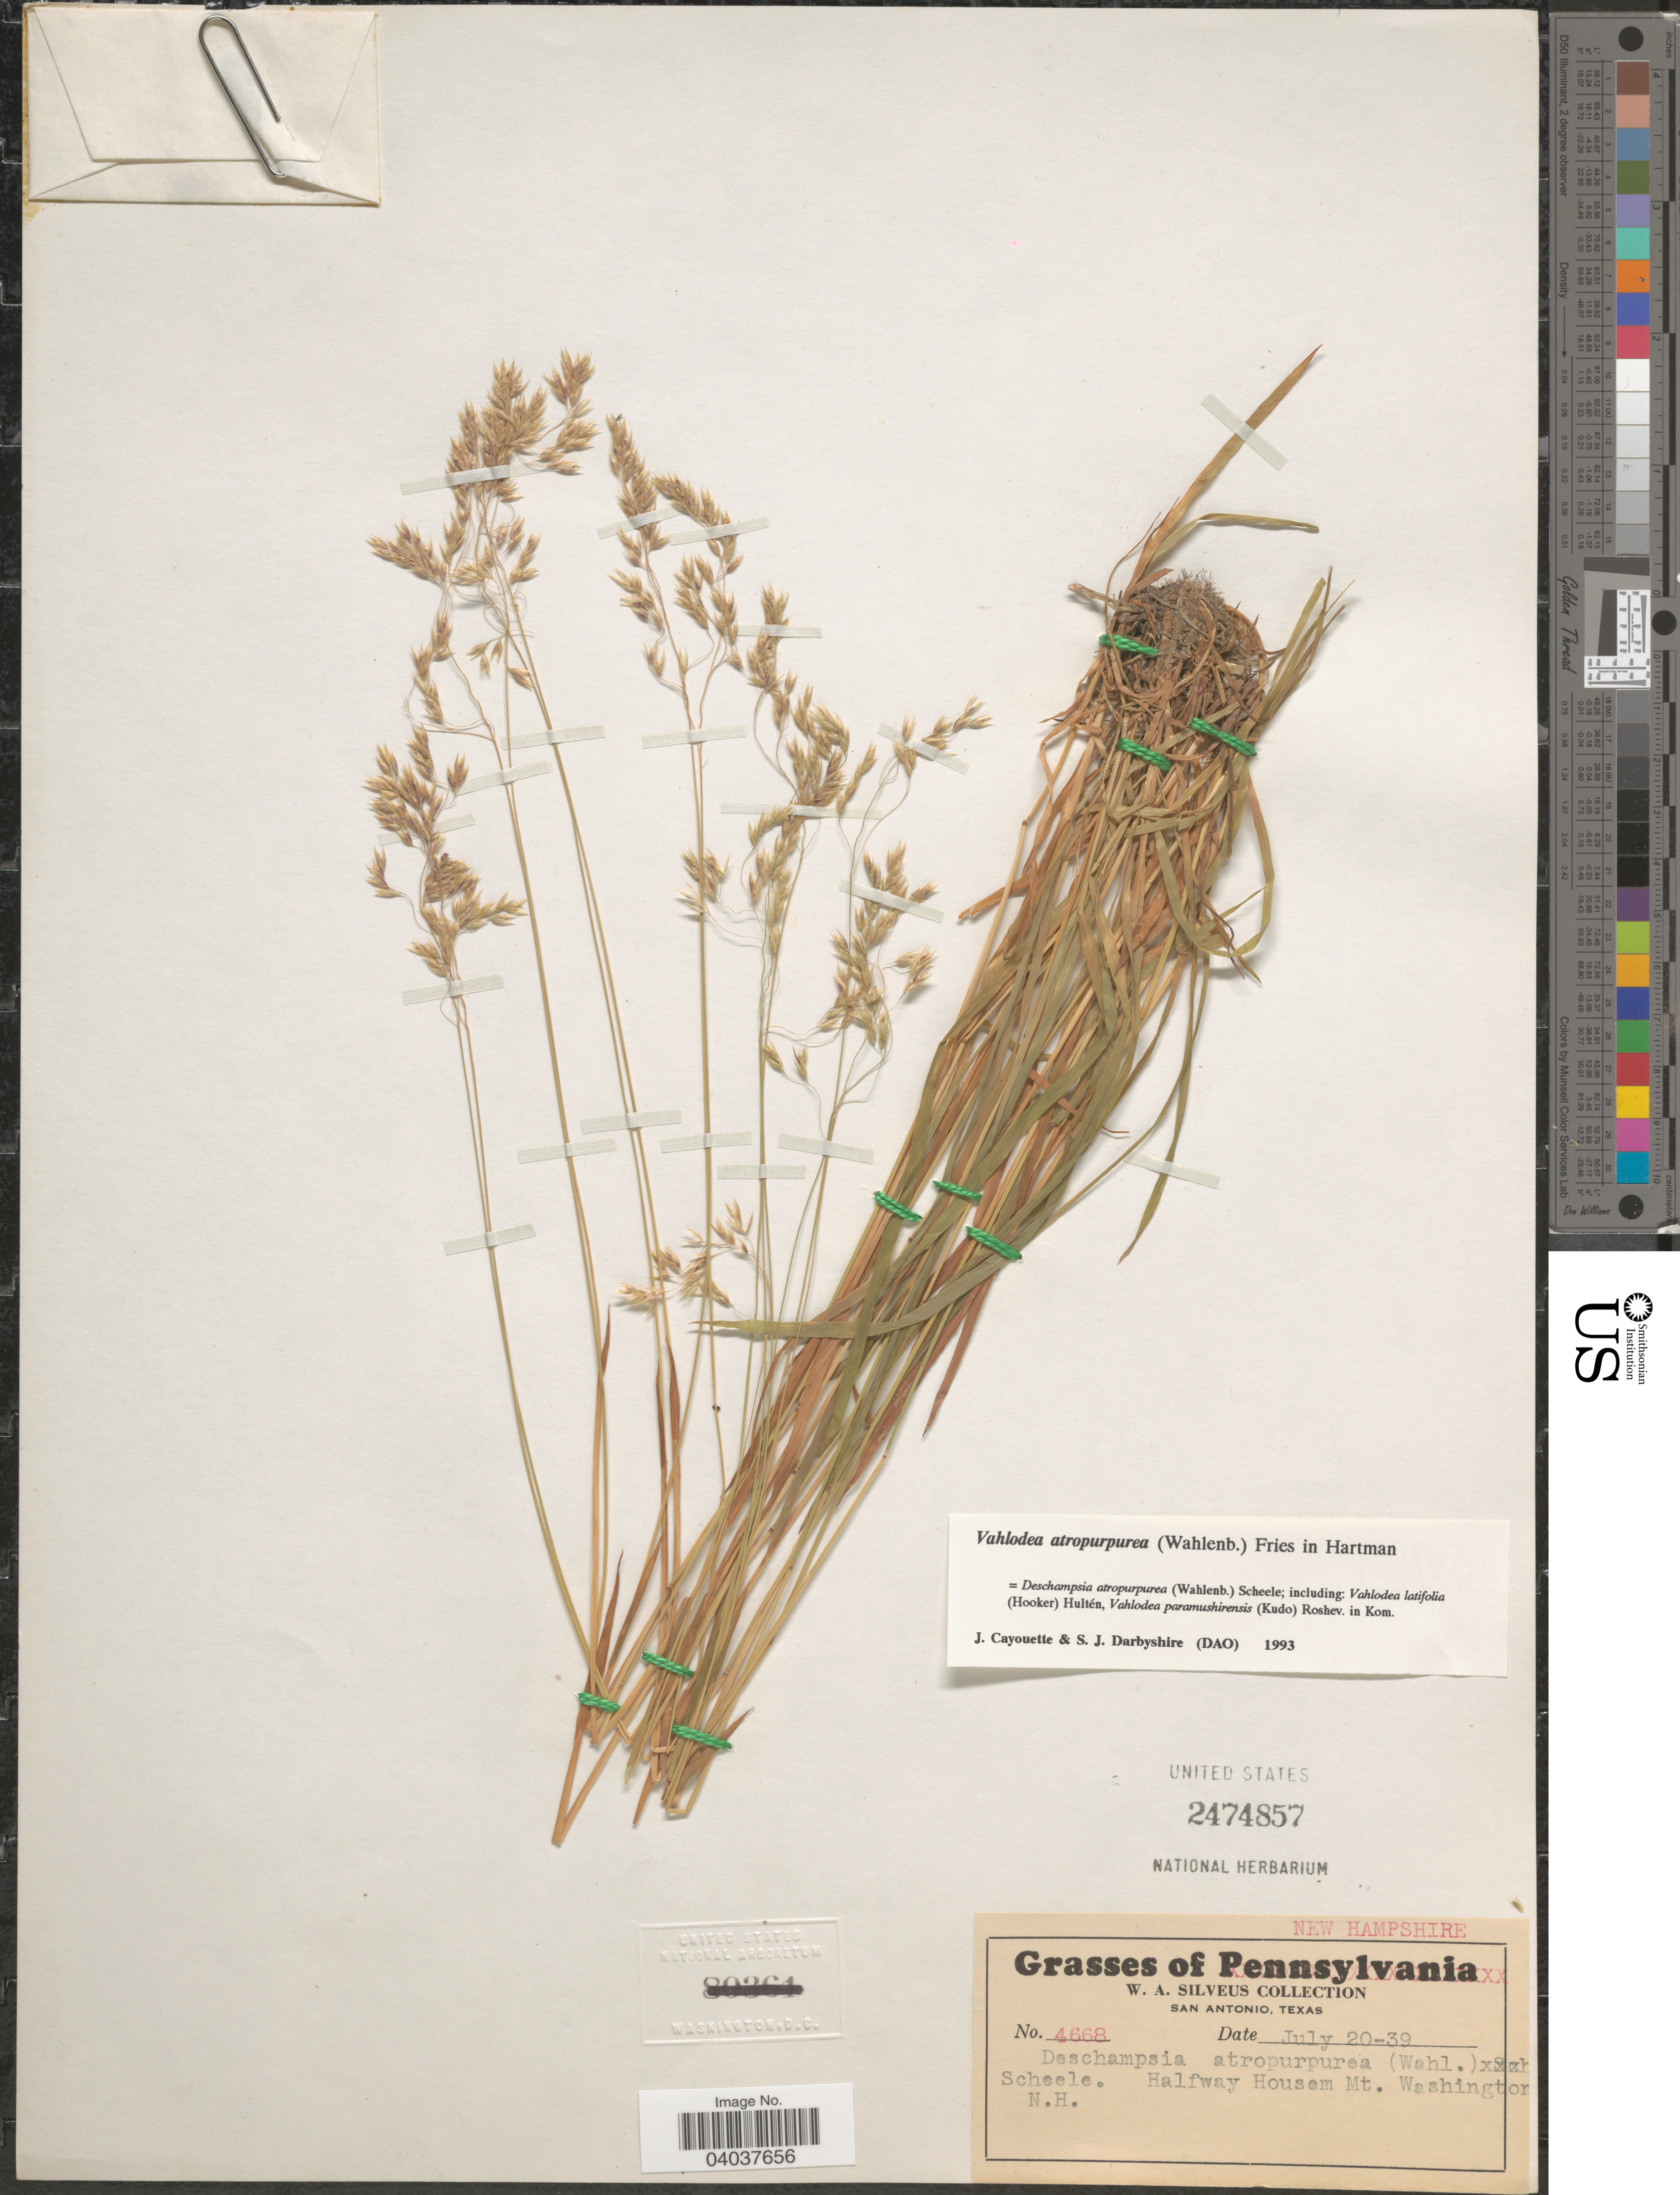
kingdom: Plantae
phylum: Tracheophyta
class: Liliopsida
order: Poales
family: Poaceae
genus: Vahlodea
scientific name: Vahlodea atropurpurea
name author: (Wahlenb.) Fr. ex Hartm.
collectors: W. Silveus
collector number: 4668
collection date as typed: Transcribed d/m/y: 20/7/39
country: United States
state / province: New Hampshire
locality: Halfway House Mt. Washington.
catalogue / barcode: US 2474857